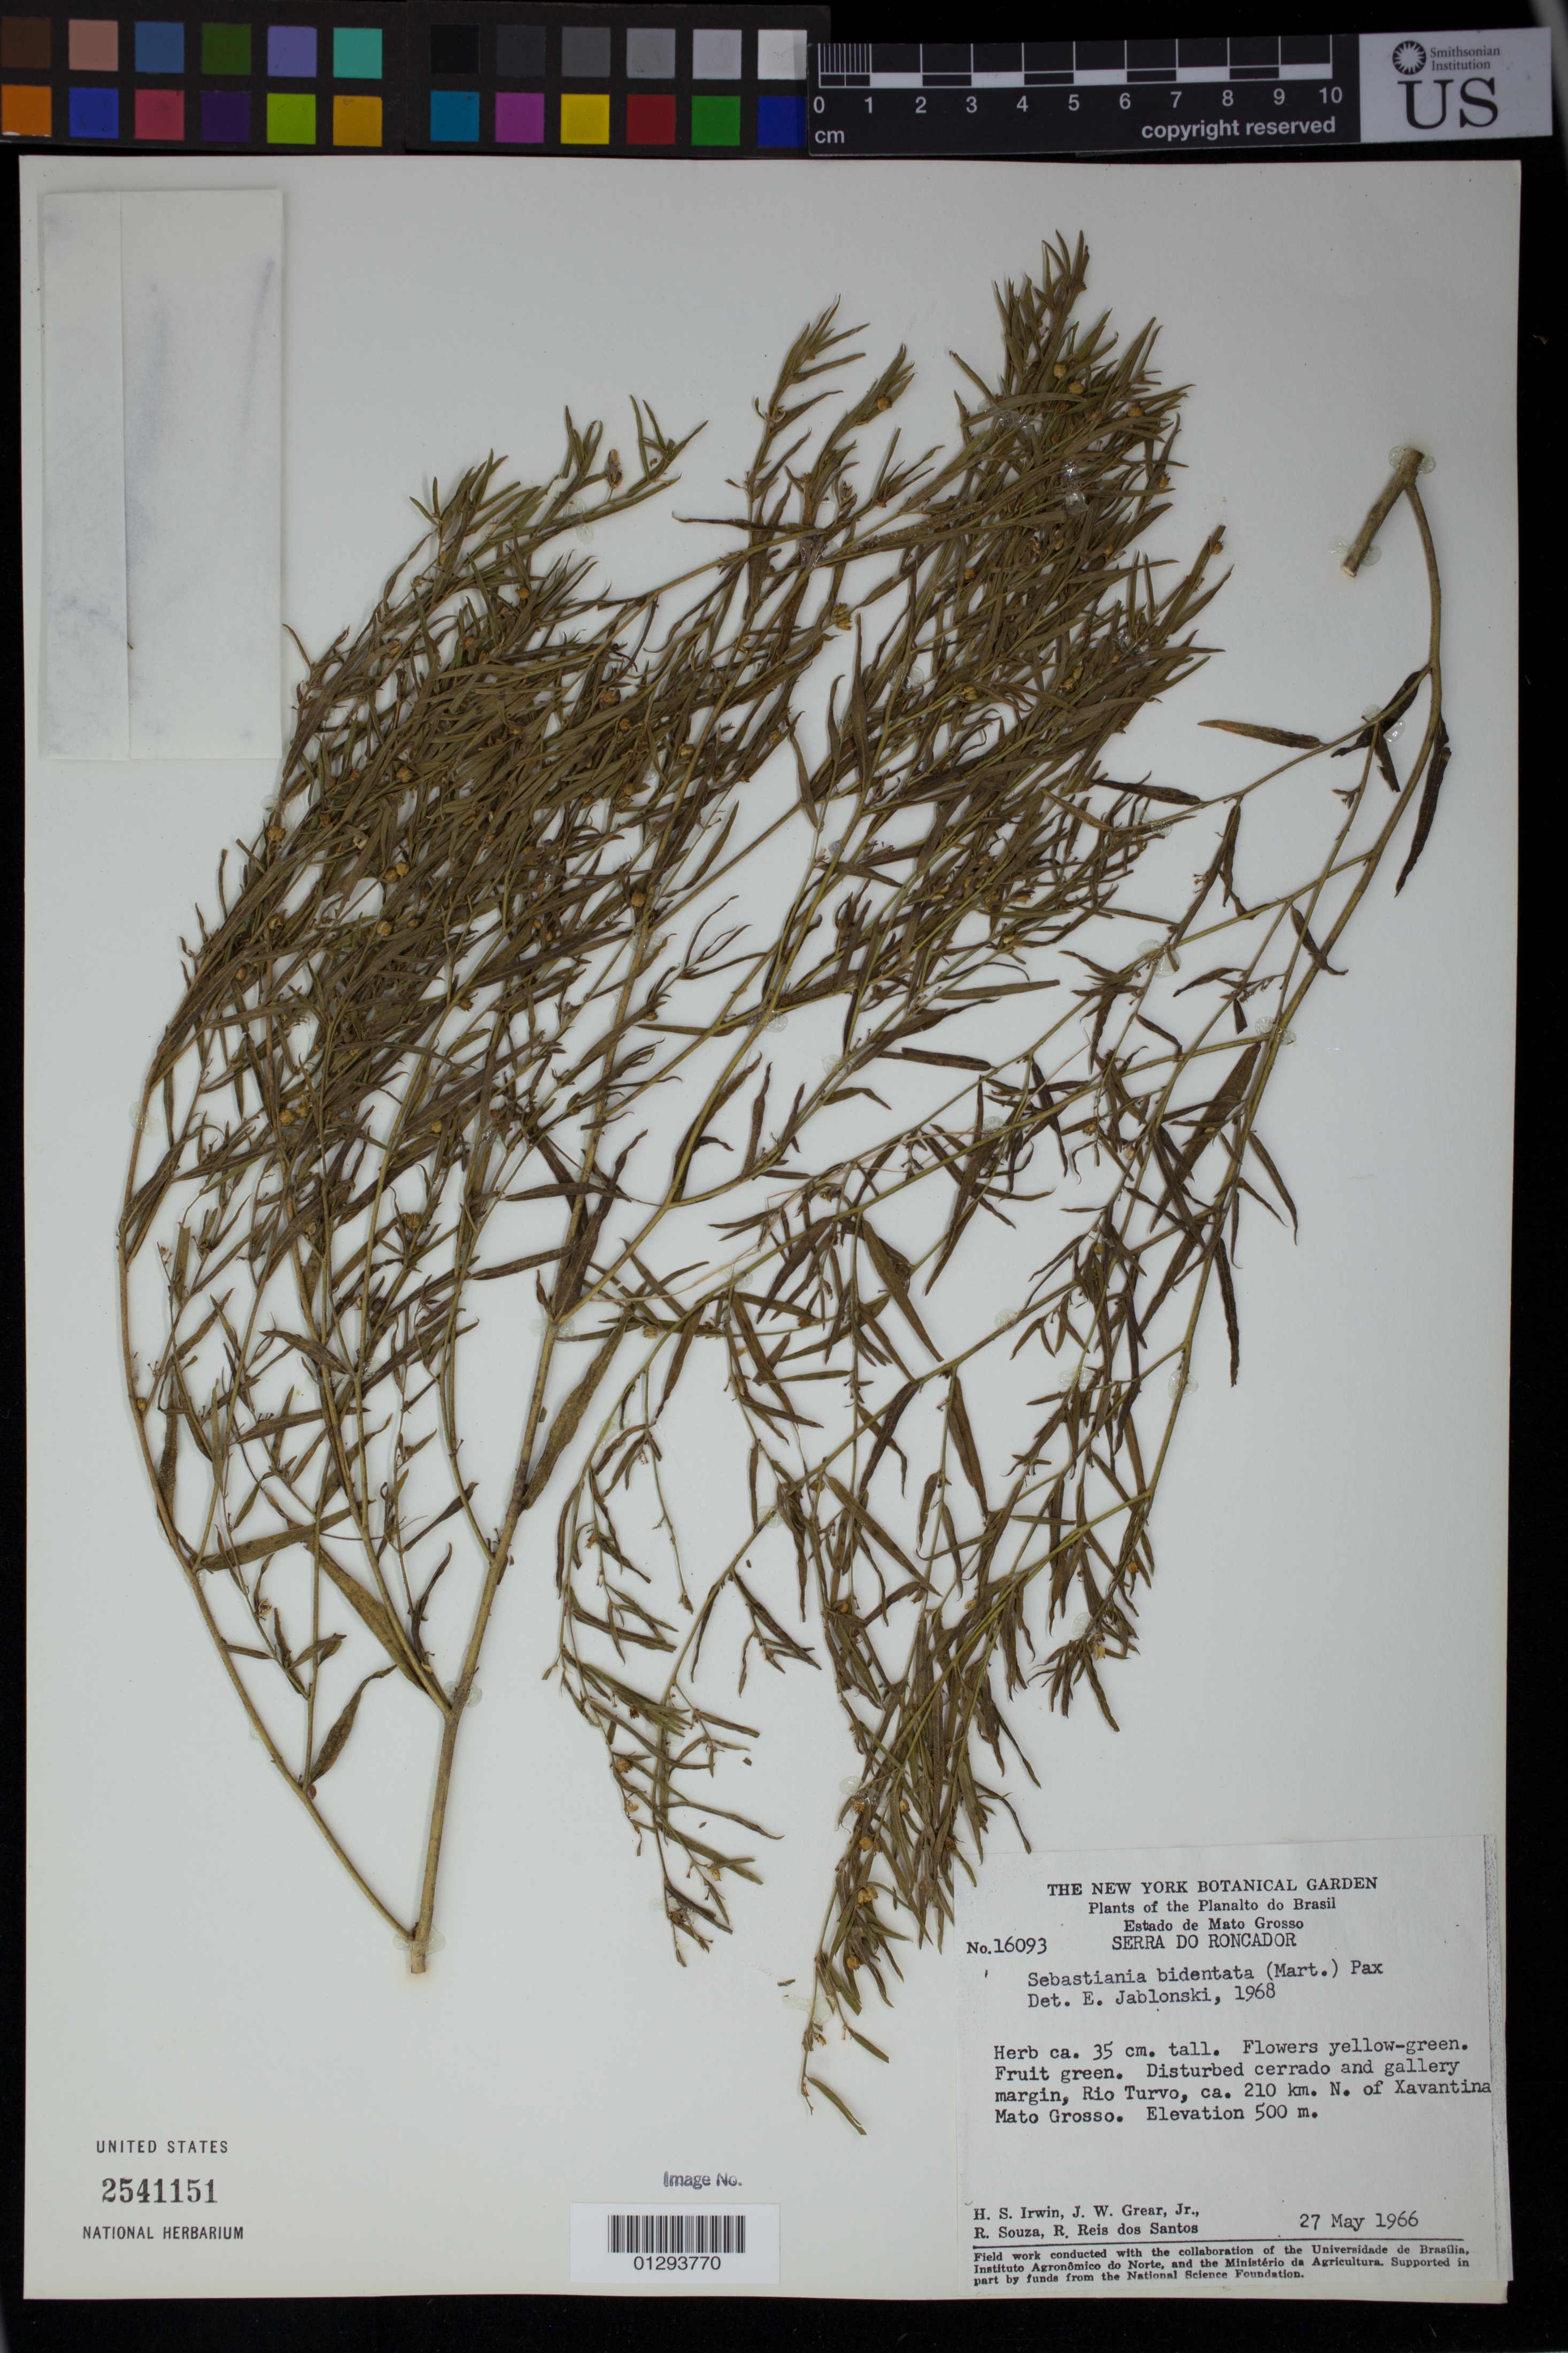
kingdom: Plantae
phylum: Tracheophyta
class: Magnoliopsida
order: Malpighiales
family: Euphorbiaceae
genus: Sebastiania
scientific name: Sebastiania bidentata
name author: (Mart. & Zucc.) Pax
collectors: H. Irwin, J. W. Grear, R. Souza & R. Reis dos Santos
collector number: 16093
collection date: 1966-05-27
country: Brazil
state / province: Mato Grosso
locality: Serra Do Roncador, Rio Turvo, ca. 210 km. N. of Xavantina.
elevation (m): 500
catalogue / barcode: US 2541151